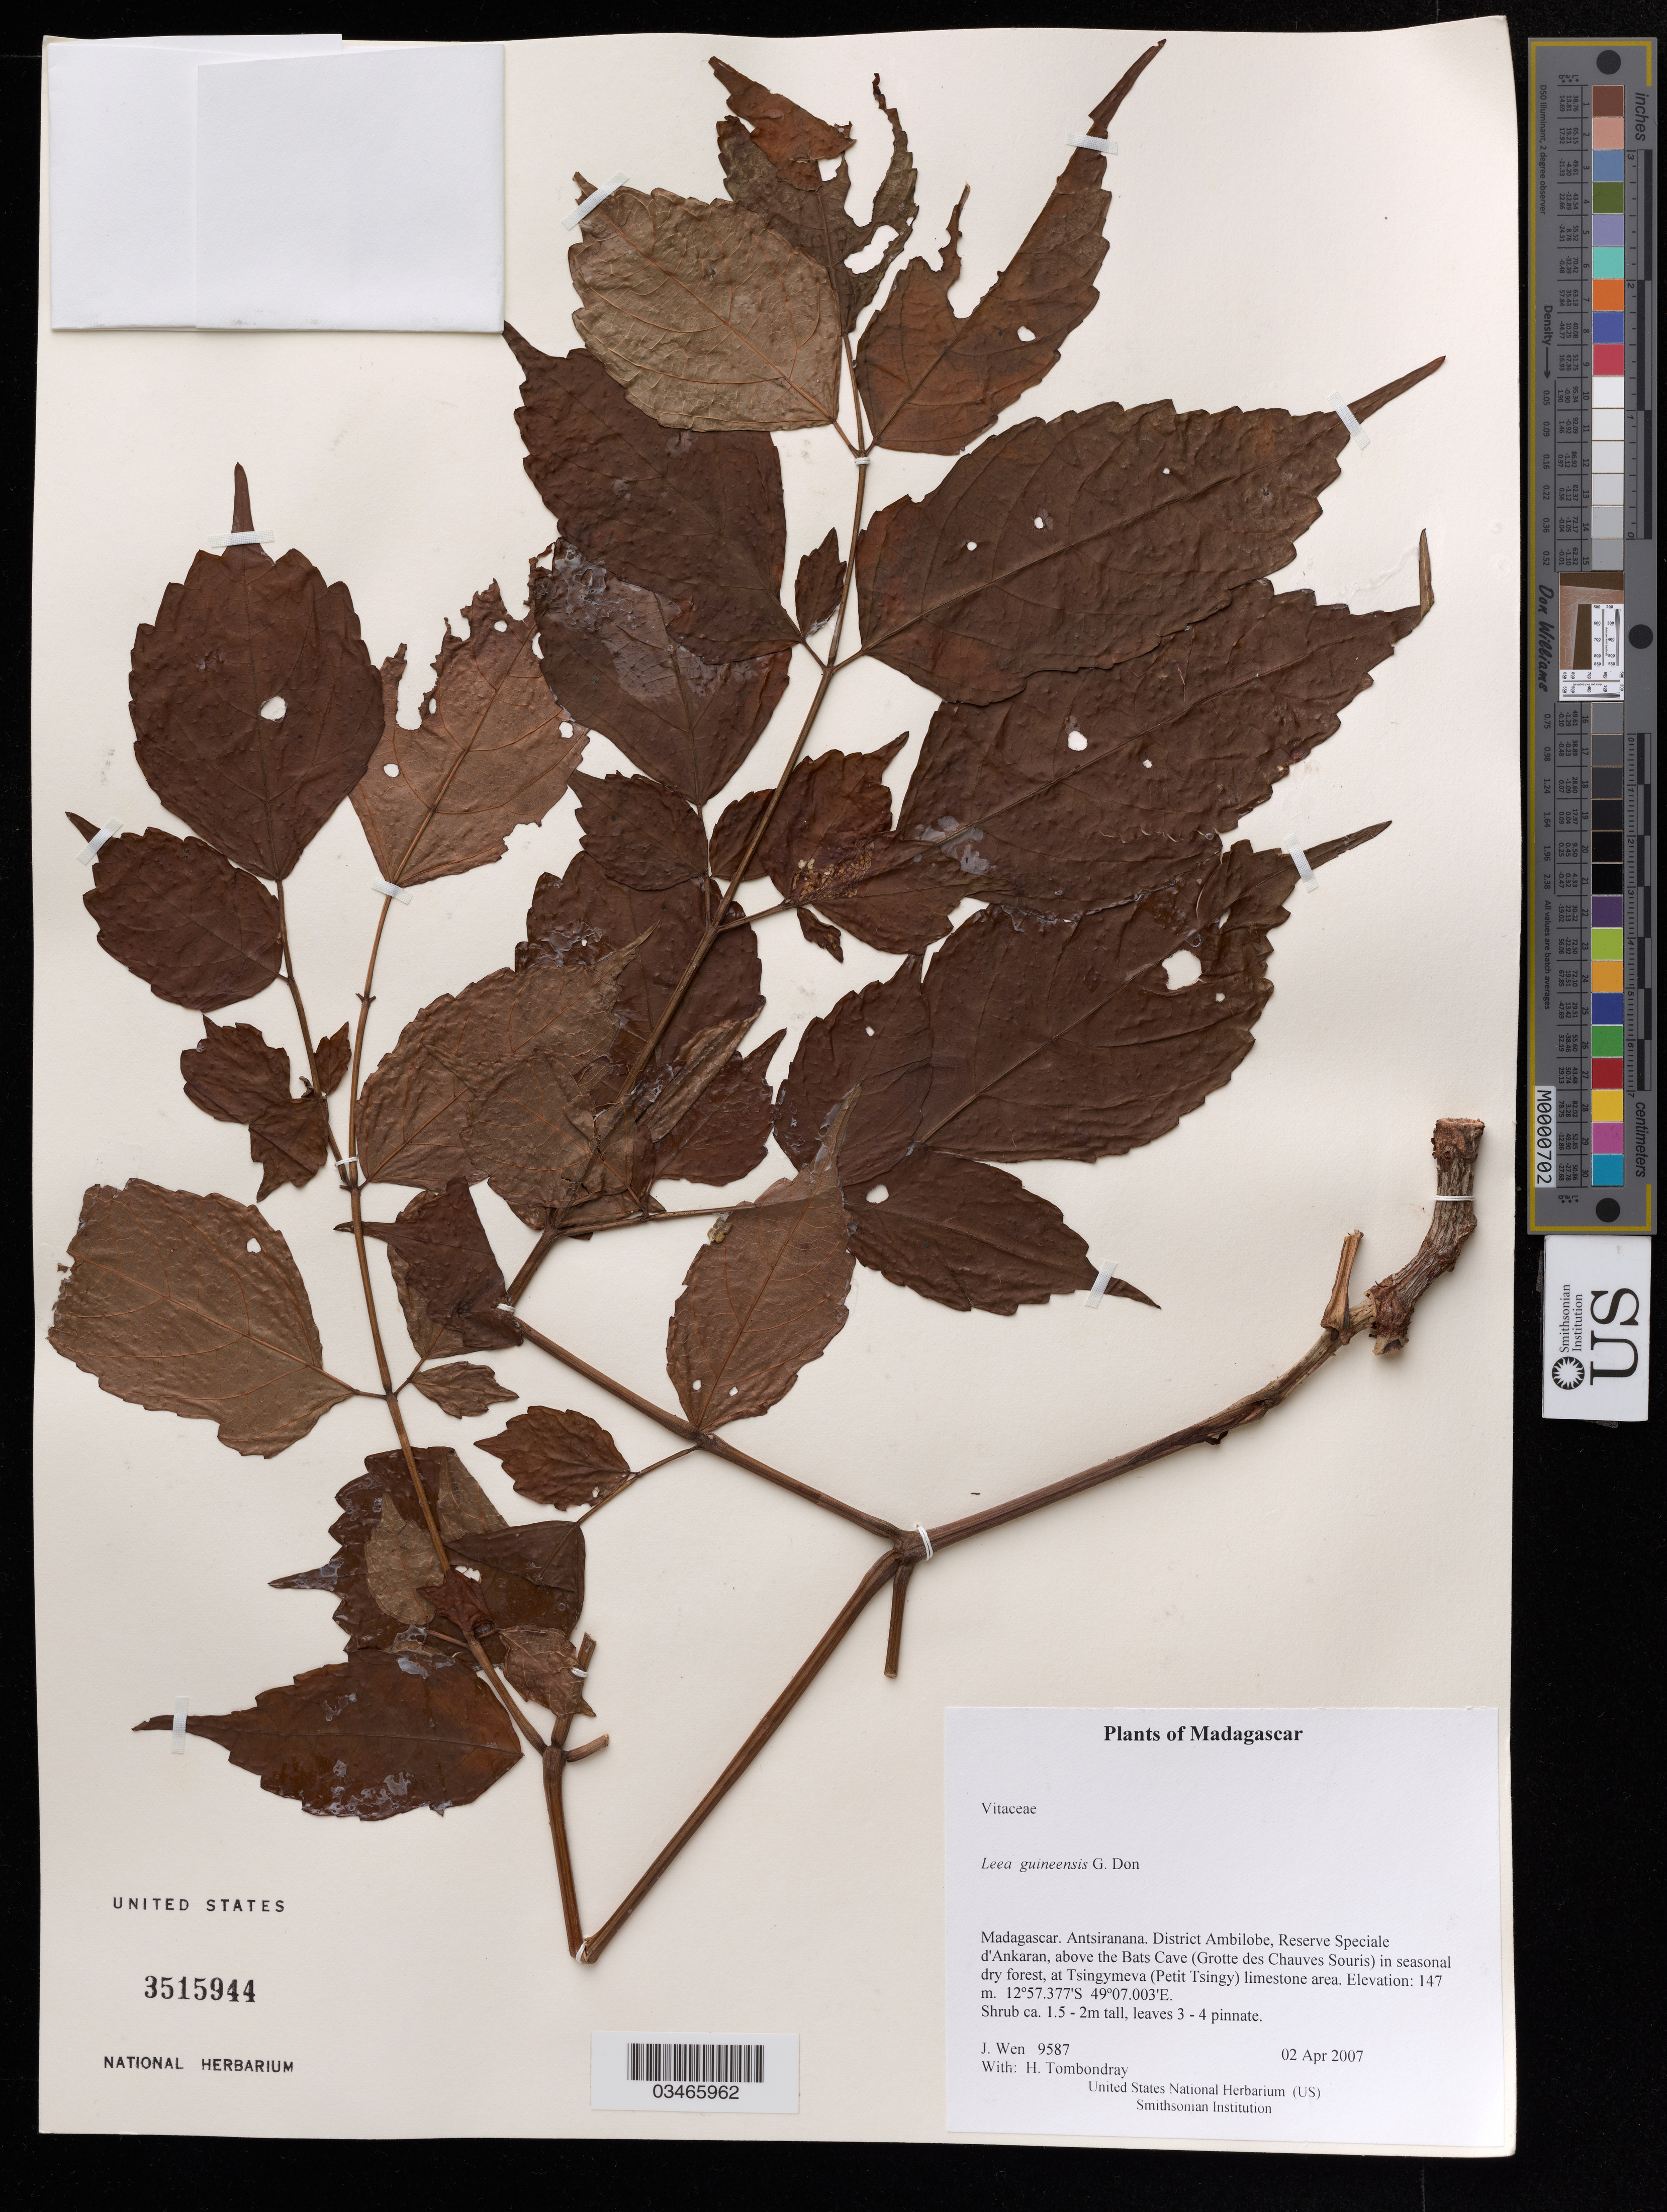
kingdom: Plantae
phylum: Tracheophyta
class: Magnoliopsida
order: Vitales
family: Vitaceae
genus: Leea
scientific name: Leea guineensis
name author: G. Don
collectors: J. Wen & H. Tombondray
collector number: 9587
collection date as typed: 02 Apr 2007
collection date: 2007-04-02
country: Madagascar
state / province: Diana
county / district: Ambilobe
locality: District Ambilobe, Reserve Speciale d'Ankaran, above the Bats Cave (Grotte des Chauves Souris) in seasonal dry forest, at Tsingymeva (Petit Tsingy) limestone area.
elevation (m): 147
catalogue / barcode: US 3515944